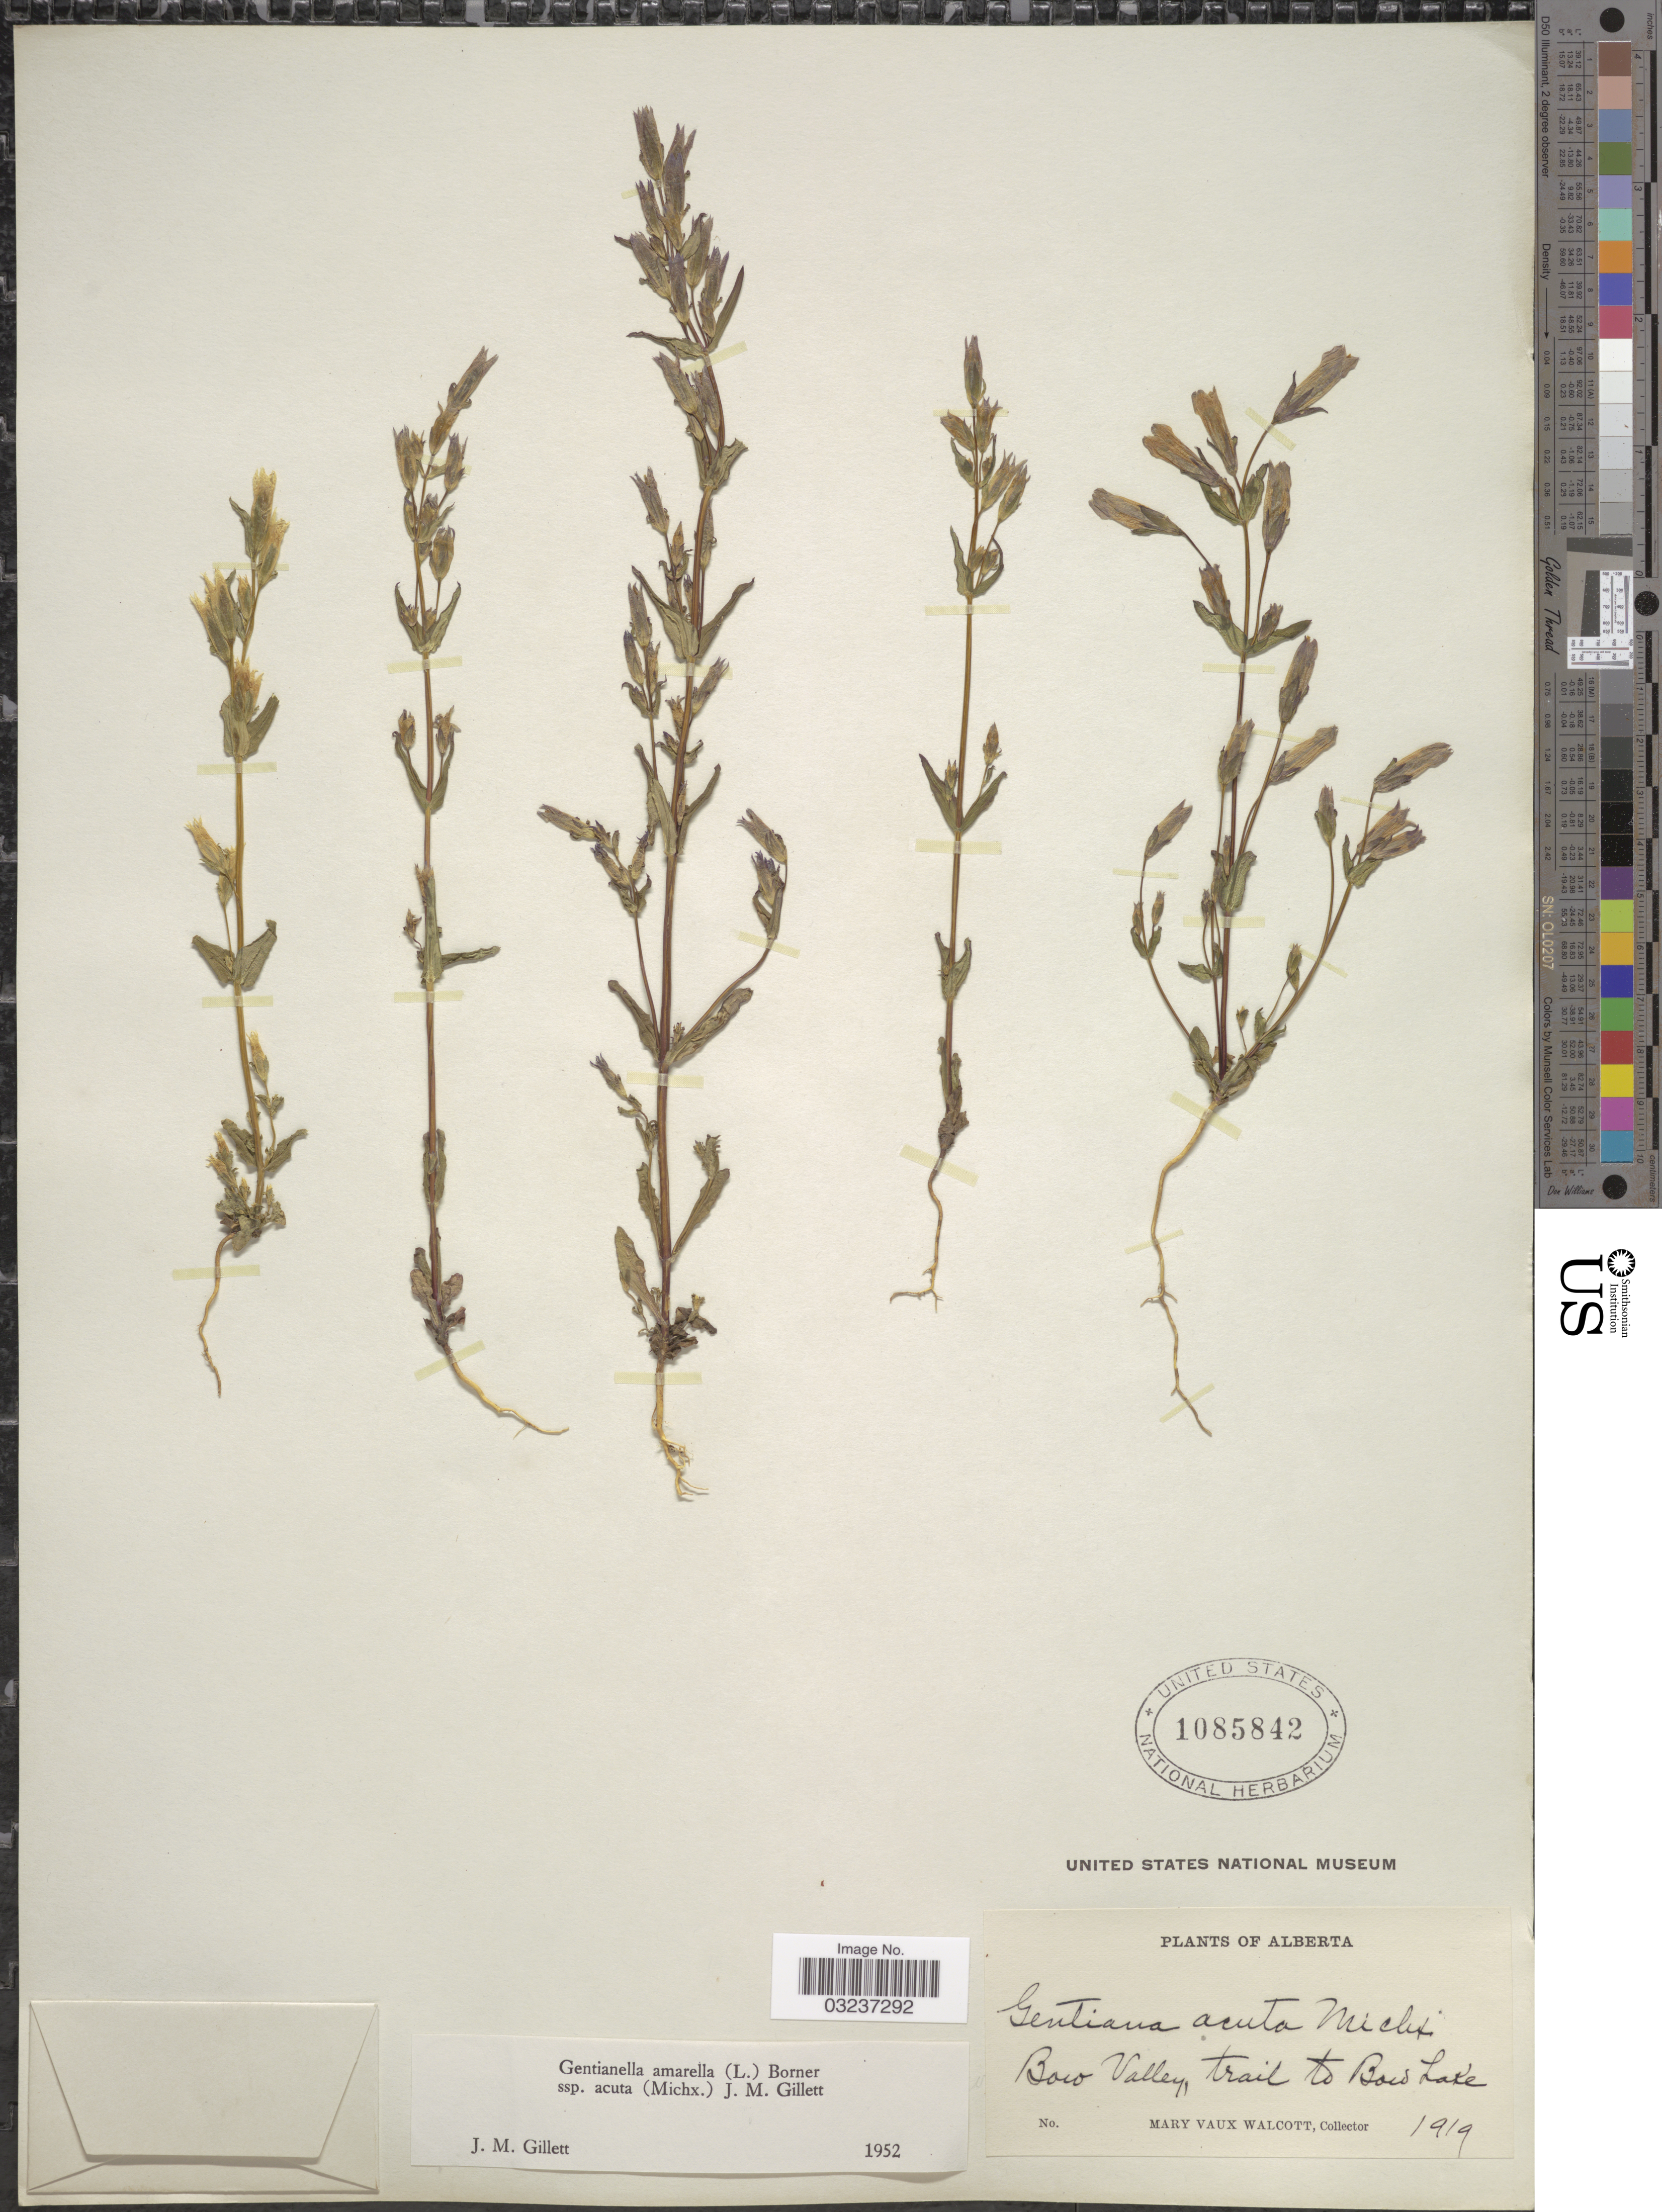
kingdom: Plantae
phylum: Tracheophyta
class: Magnoliopsida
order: Gentianales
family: Gentianaceae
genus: Gentianella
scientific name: Gentianella amarella subsp. acuta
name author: (Michx.) J.M. Gillett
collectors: M. Walcott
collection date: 1919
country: Canada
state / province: Alberta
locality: Bow Valley, trail to Bow Lake.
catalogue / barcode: US 1085842